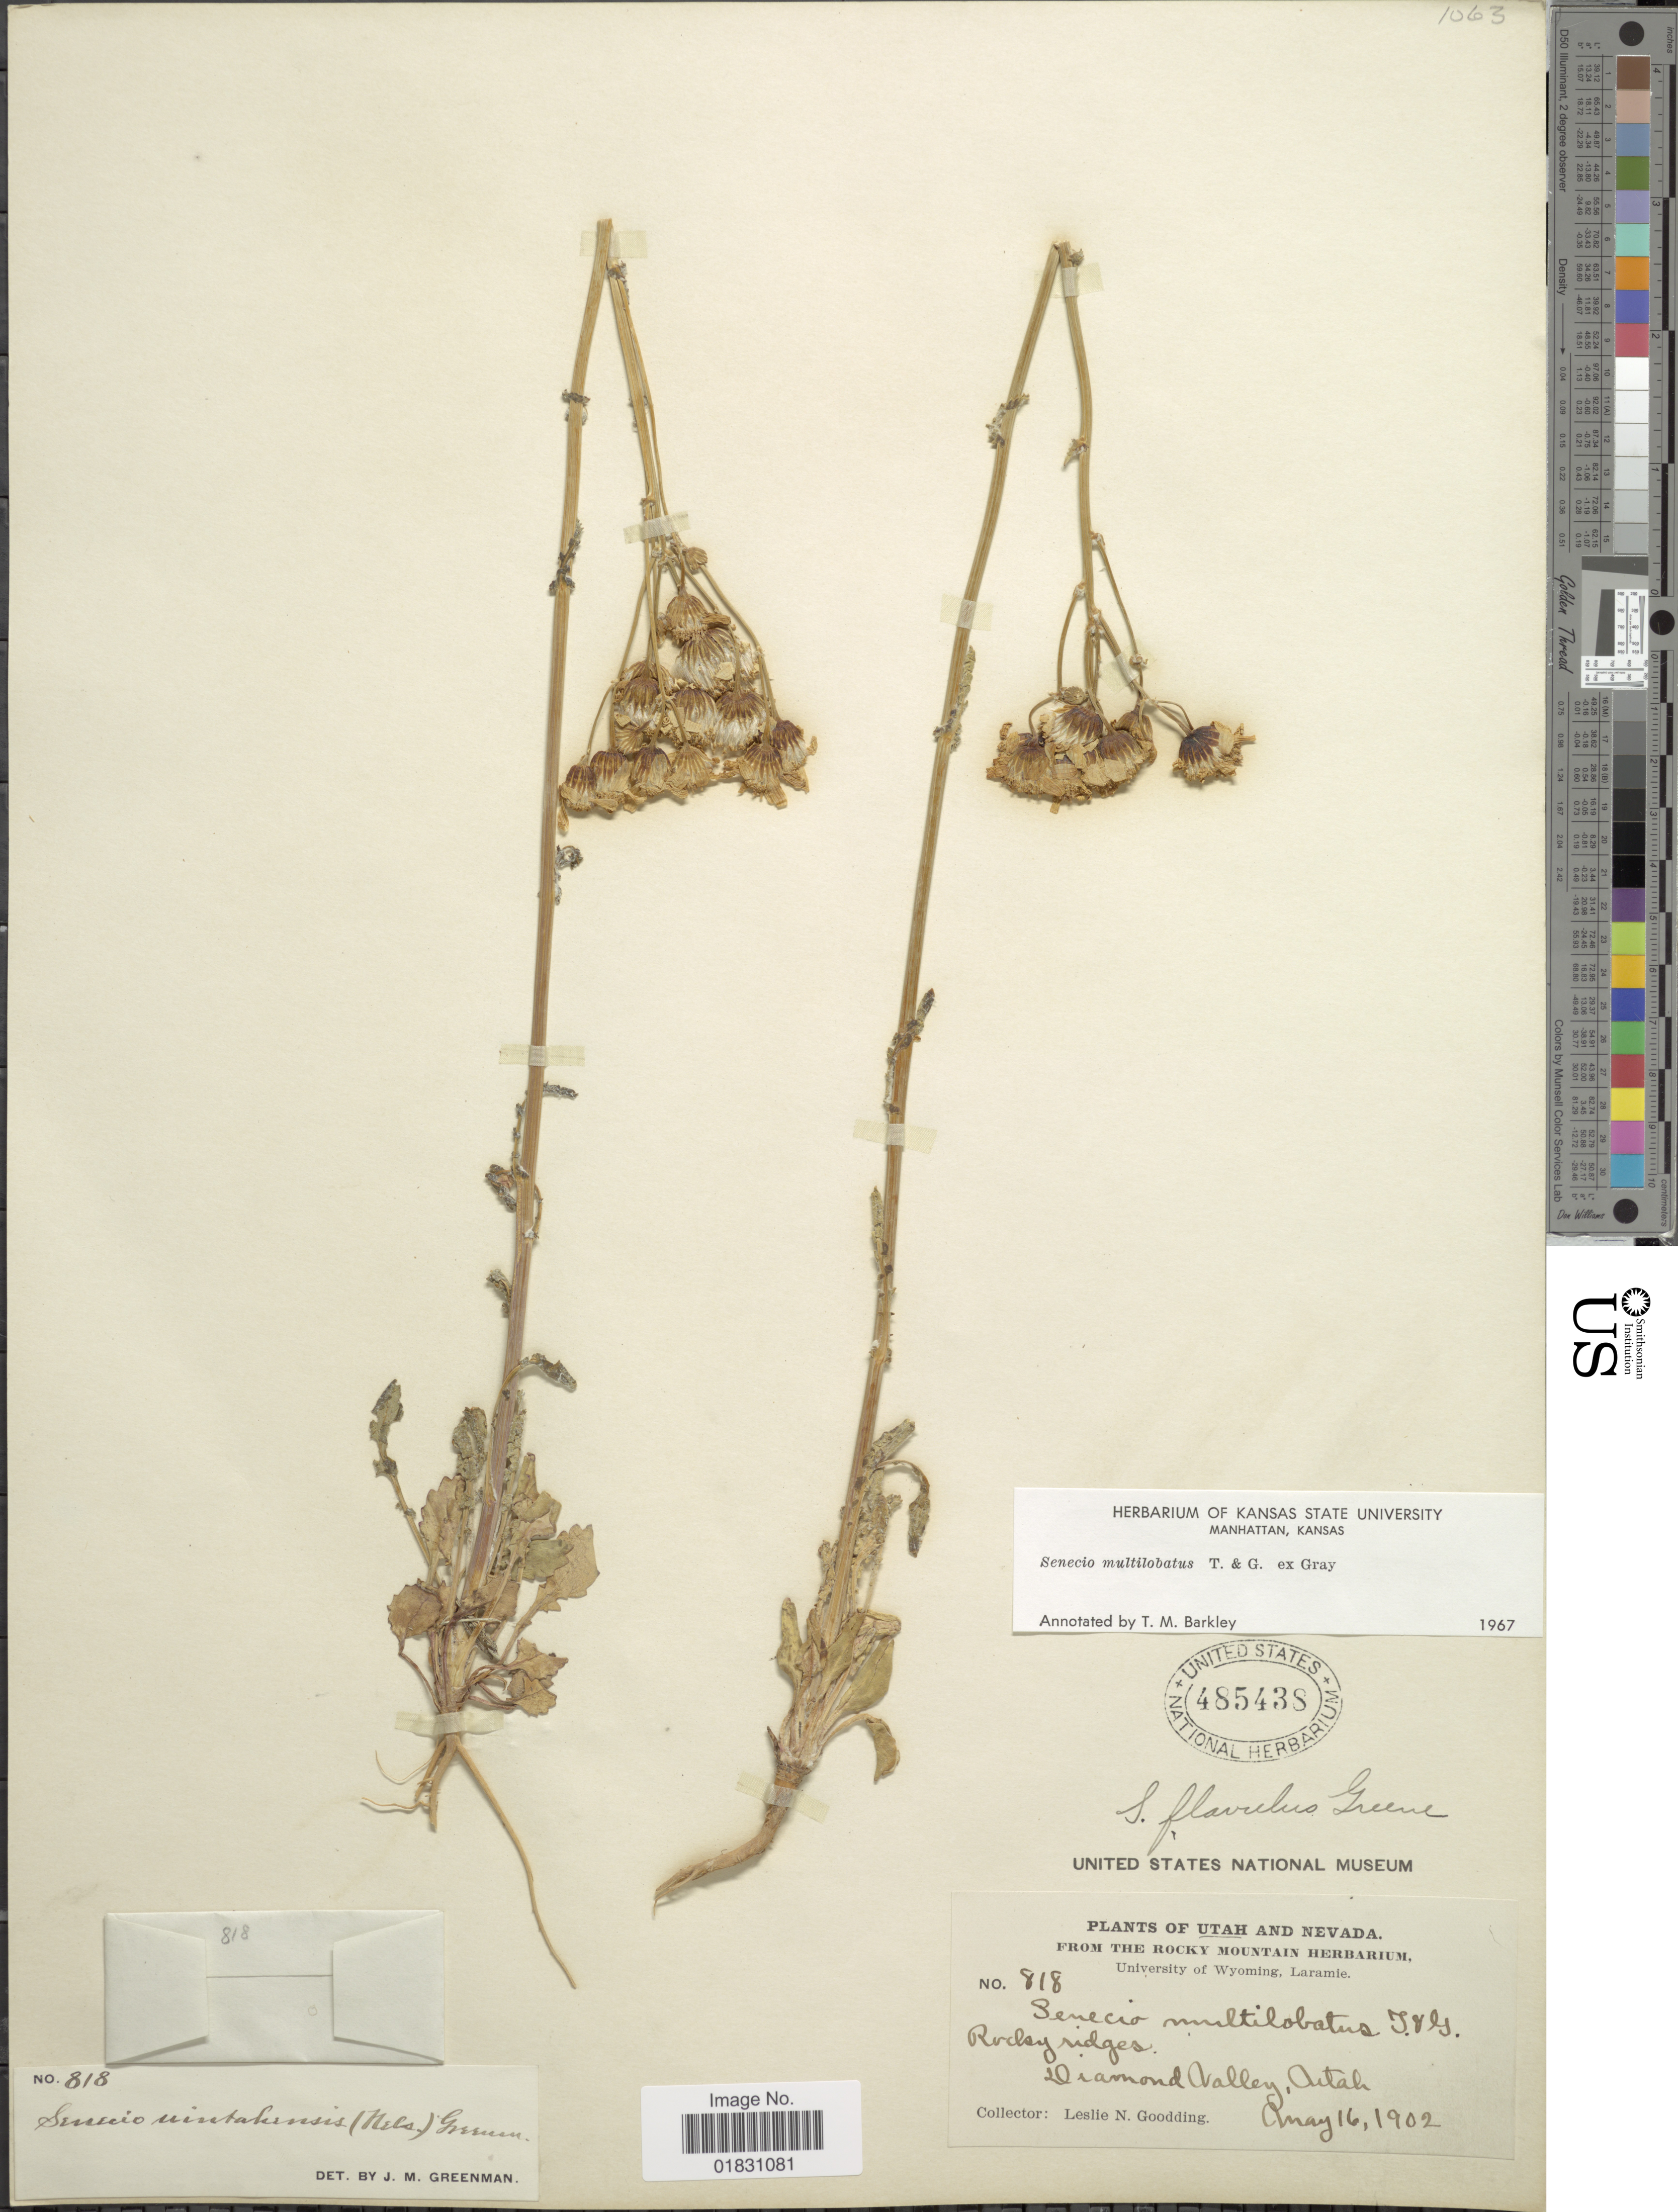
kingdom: Plantae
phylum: Tracheophyta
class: Magnoliopsida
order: Asterales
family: Asteraceae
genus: Packera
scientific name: Packera multilobata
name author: (Torr. & A. Gray) W.A. Weber & Á. Löve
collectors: L. N. Goodding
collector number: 818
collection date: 1902-05-16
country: United States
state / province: Utah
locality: Diamond Valley, Utah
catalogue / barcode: US 485438